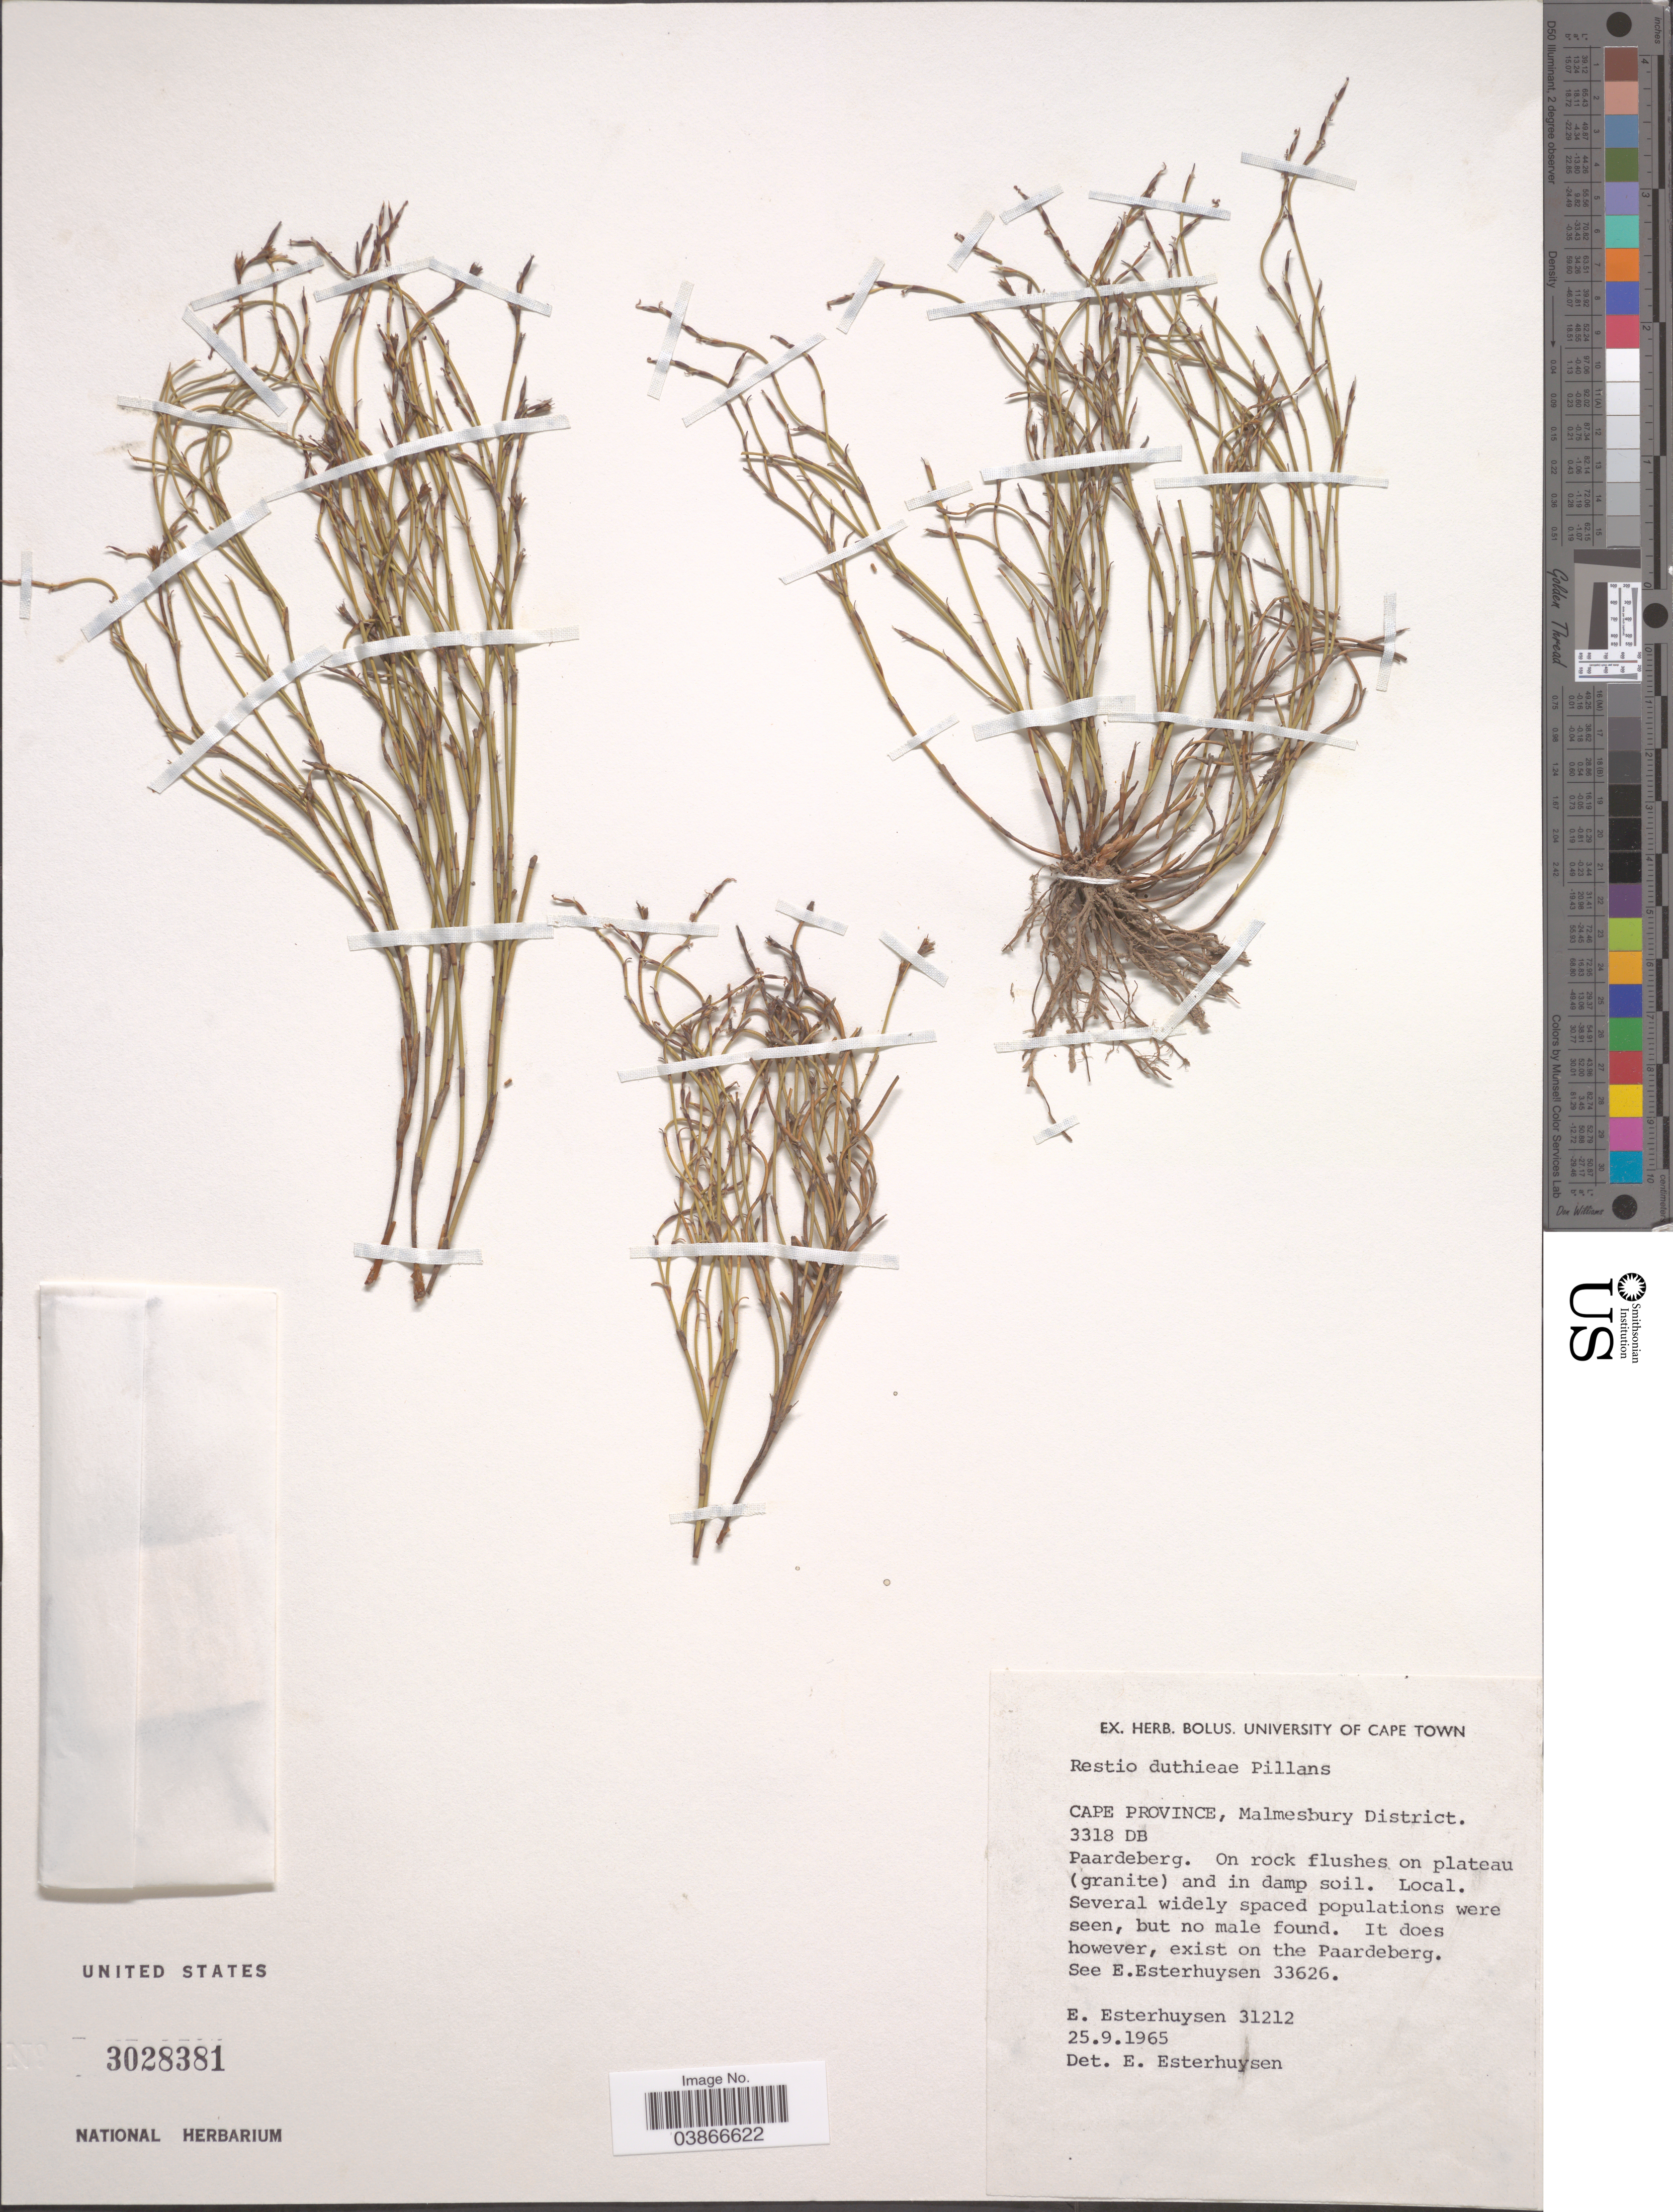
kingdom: Plantae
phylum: Tracheophyta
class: Liliopsida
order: Poales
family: Restionaceae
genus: Restio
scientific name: Restio duthieae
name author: Pillans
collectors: E. E. Esterhuysen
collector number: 31212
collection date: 1965-09-25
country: South Africa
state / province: Western Cape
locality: Malmesbury District. 3318 DB. Paardeberg.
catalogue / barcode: US 3028381